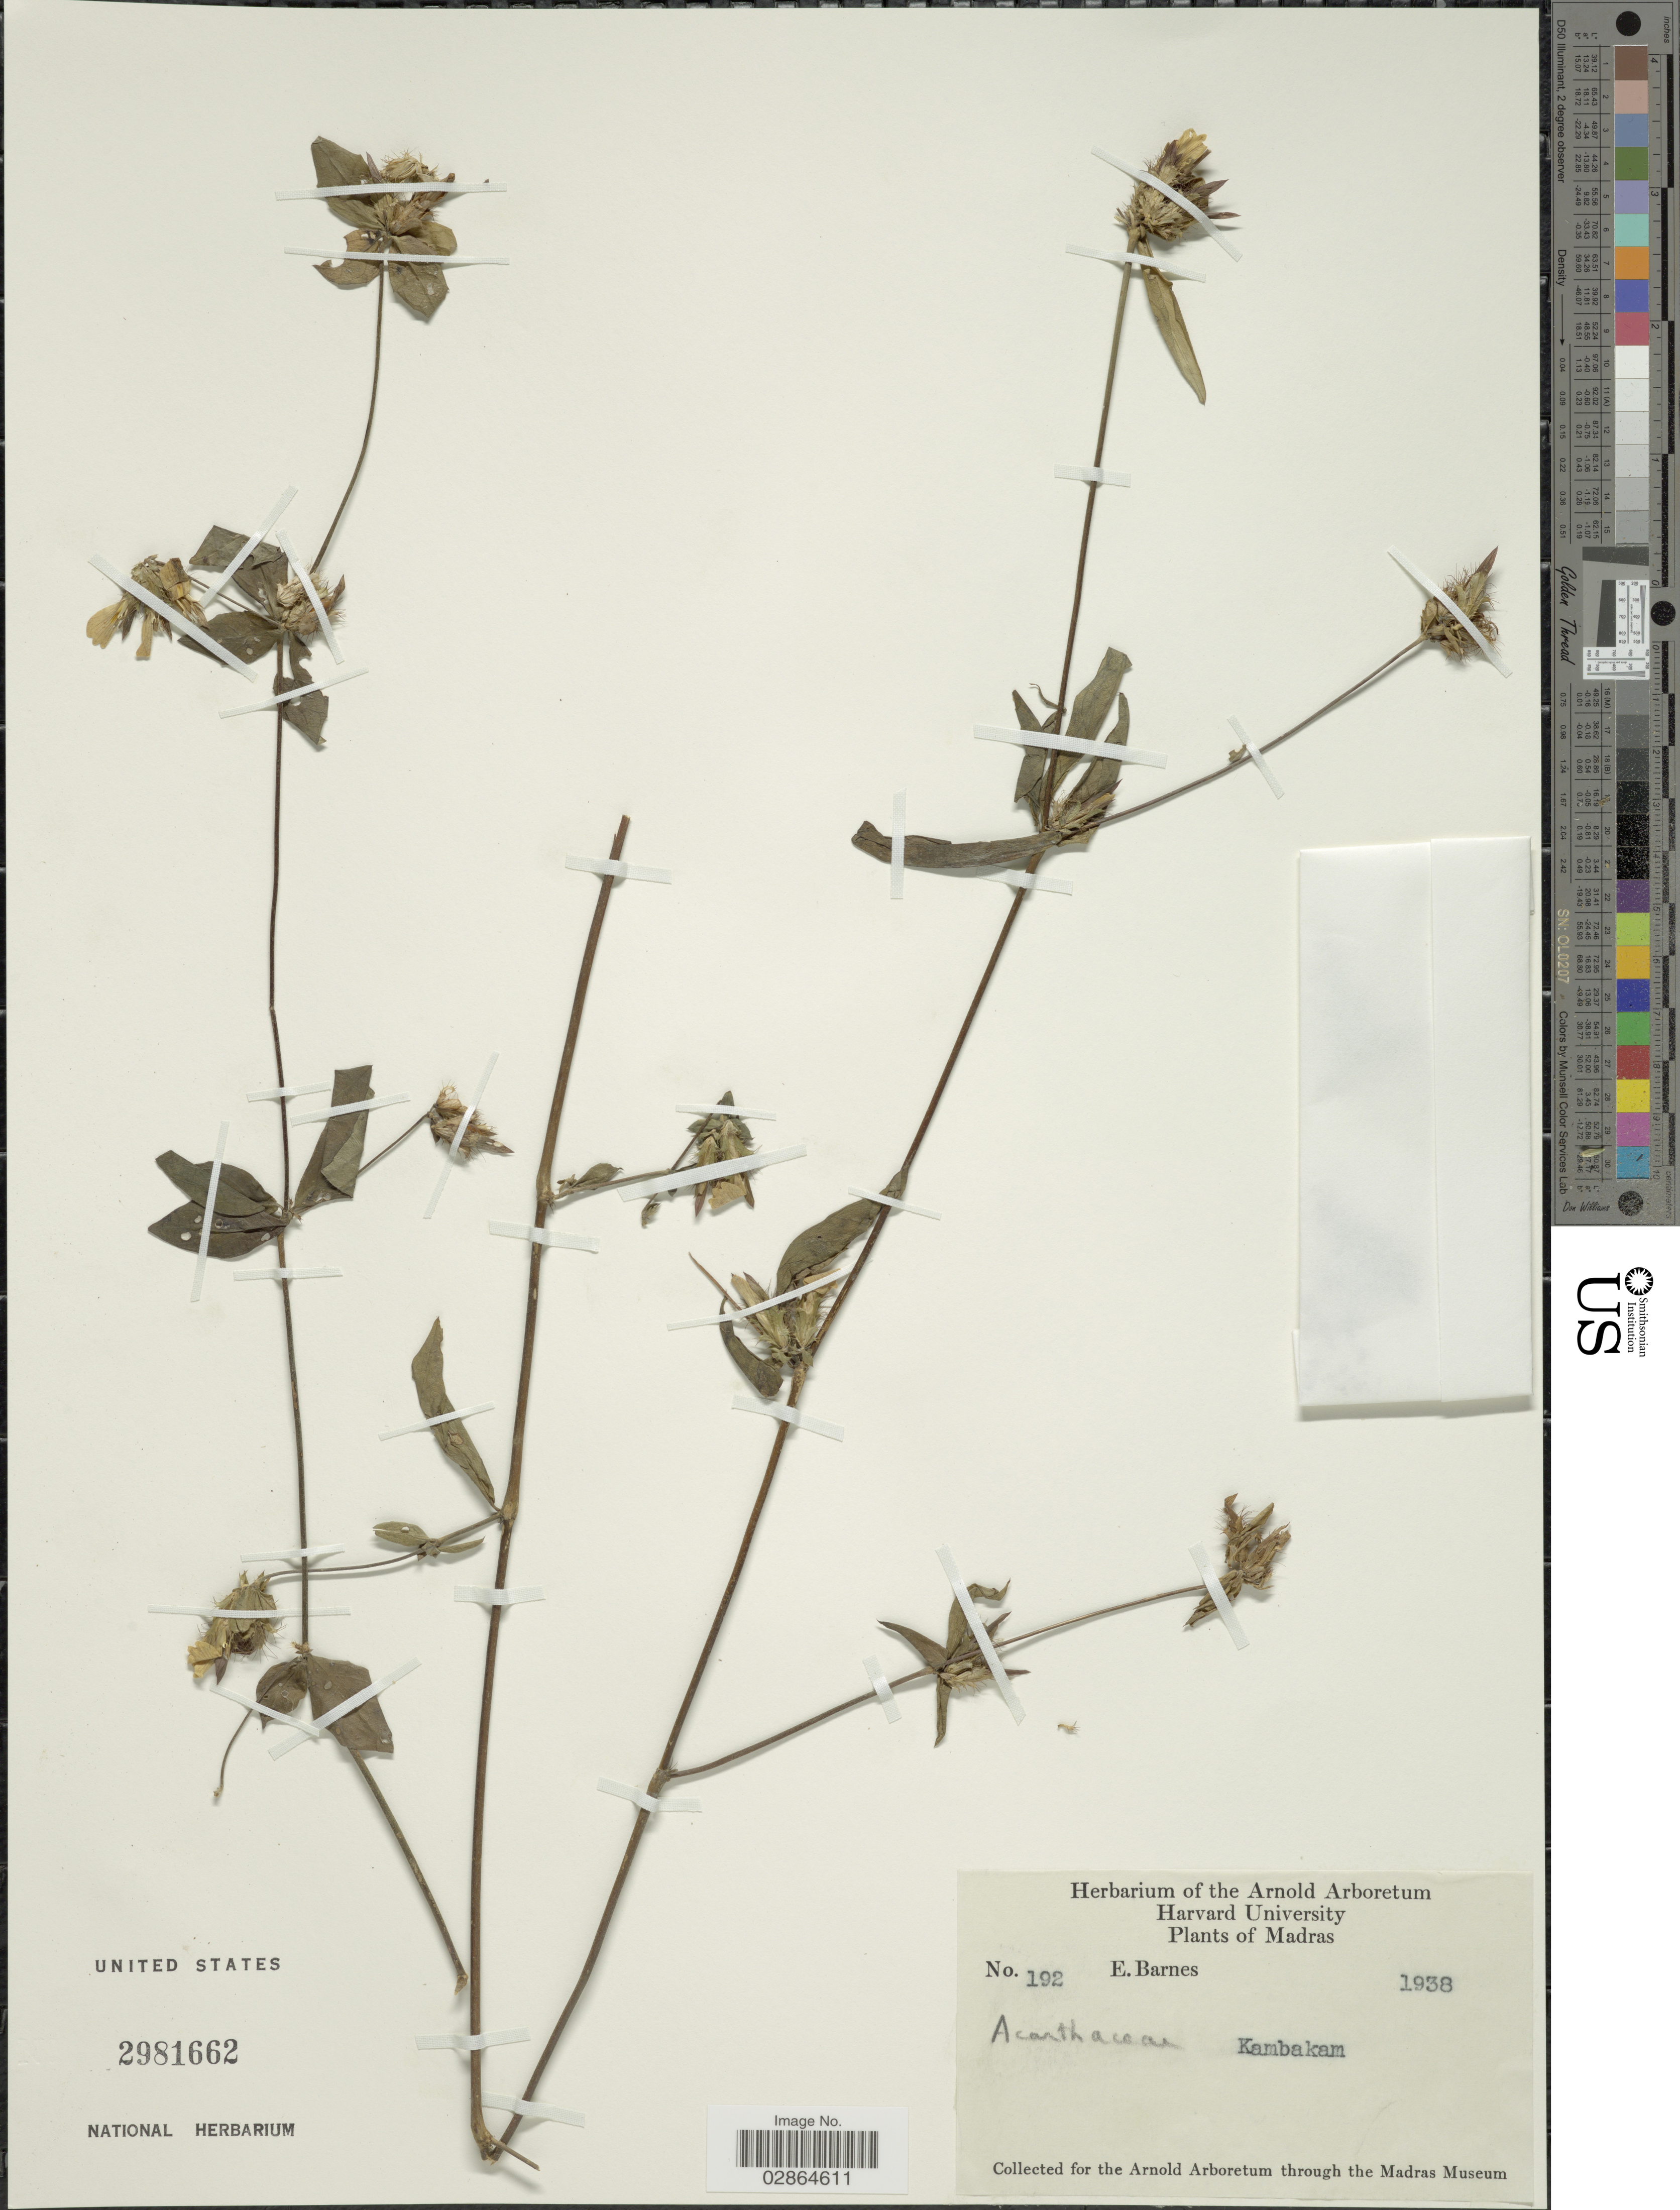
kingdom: Plantae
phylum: Tracheophyta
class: Magnoliopsida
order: Lamiales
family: Acanthaceae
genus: Blepharis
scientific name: Blepharis maderaspatensis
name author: (L.) B. Heyne ex Roth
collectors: E. Barnes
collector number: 192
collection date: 1938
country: India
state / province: Tamil Nadu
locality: Madras, Kambakam.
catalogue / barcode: US 2981662